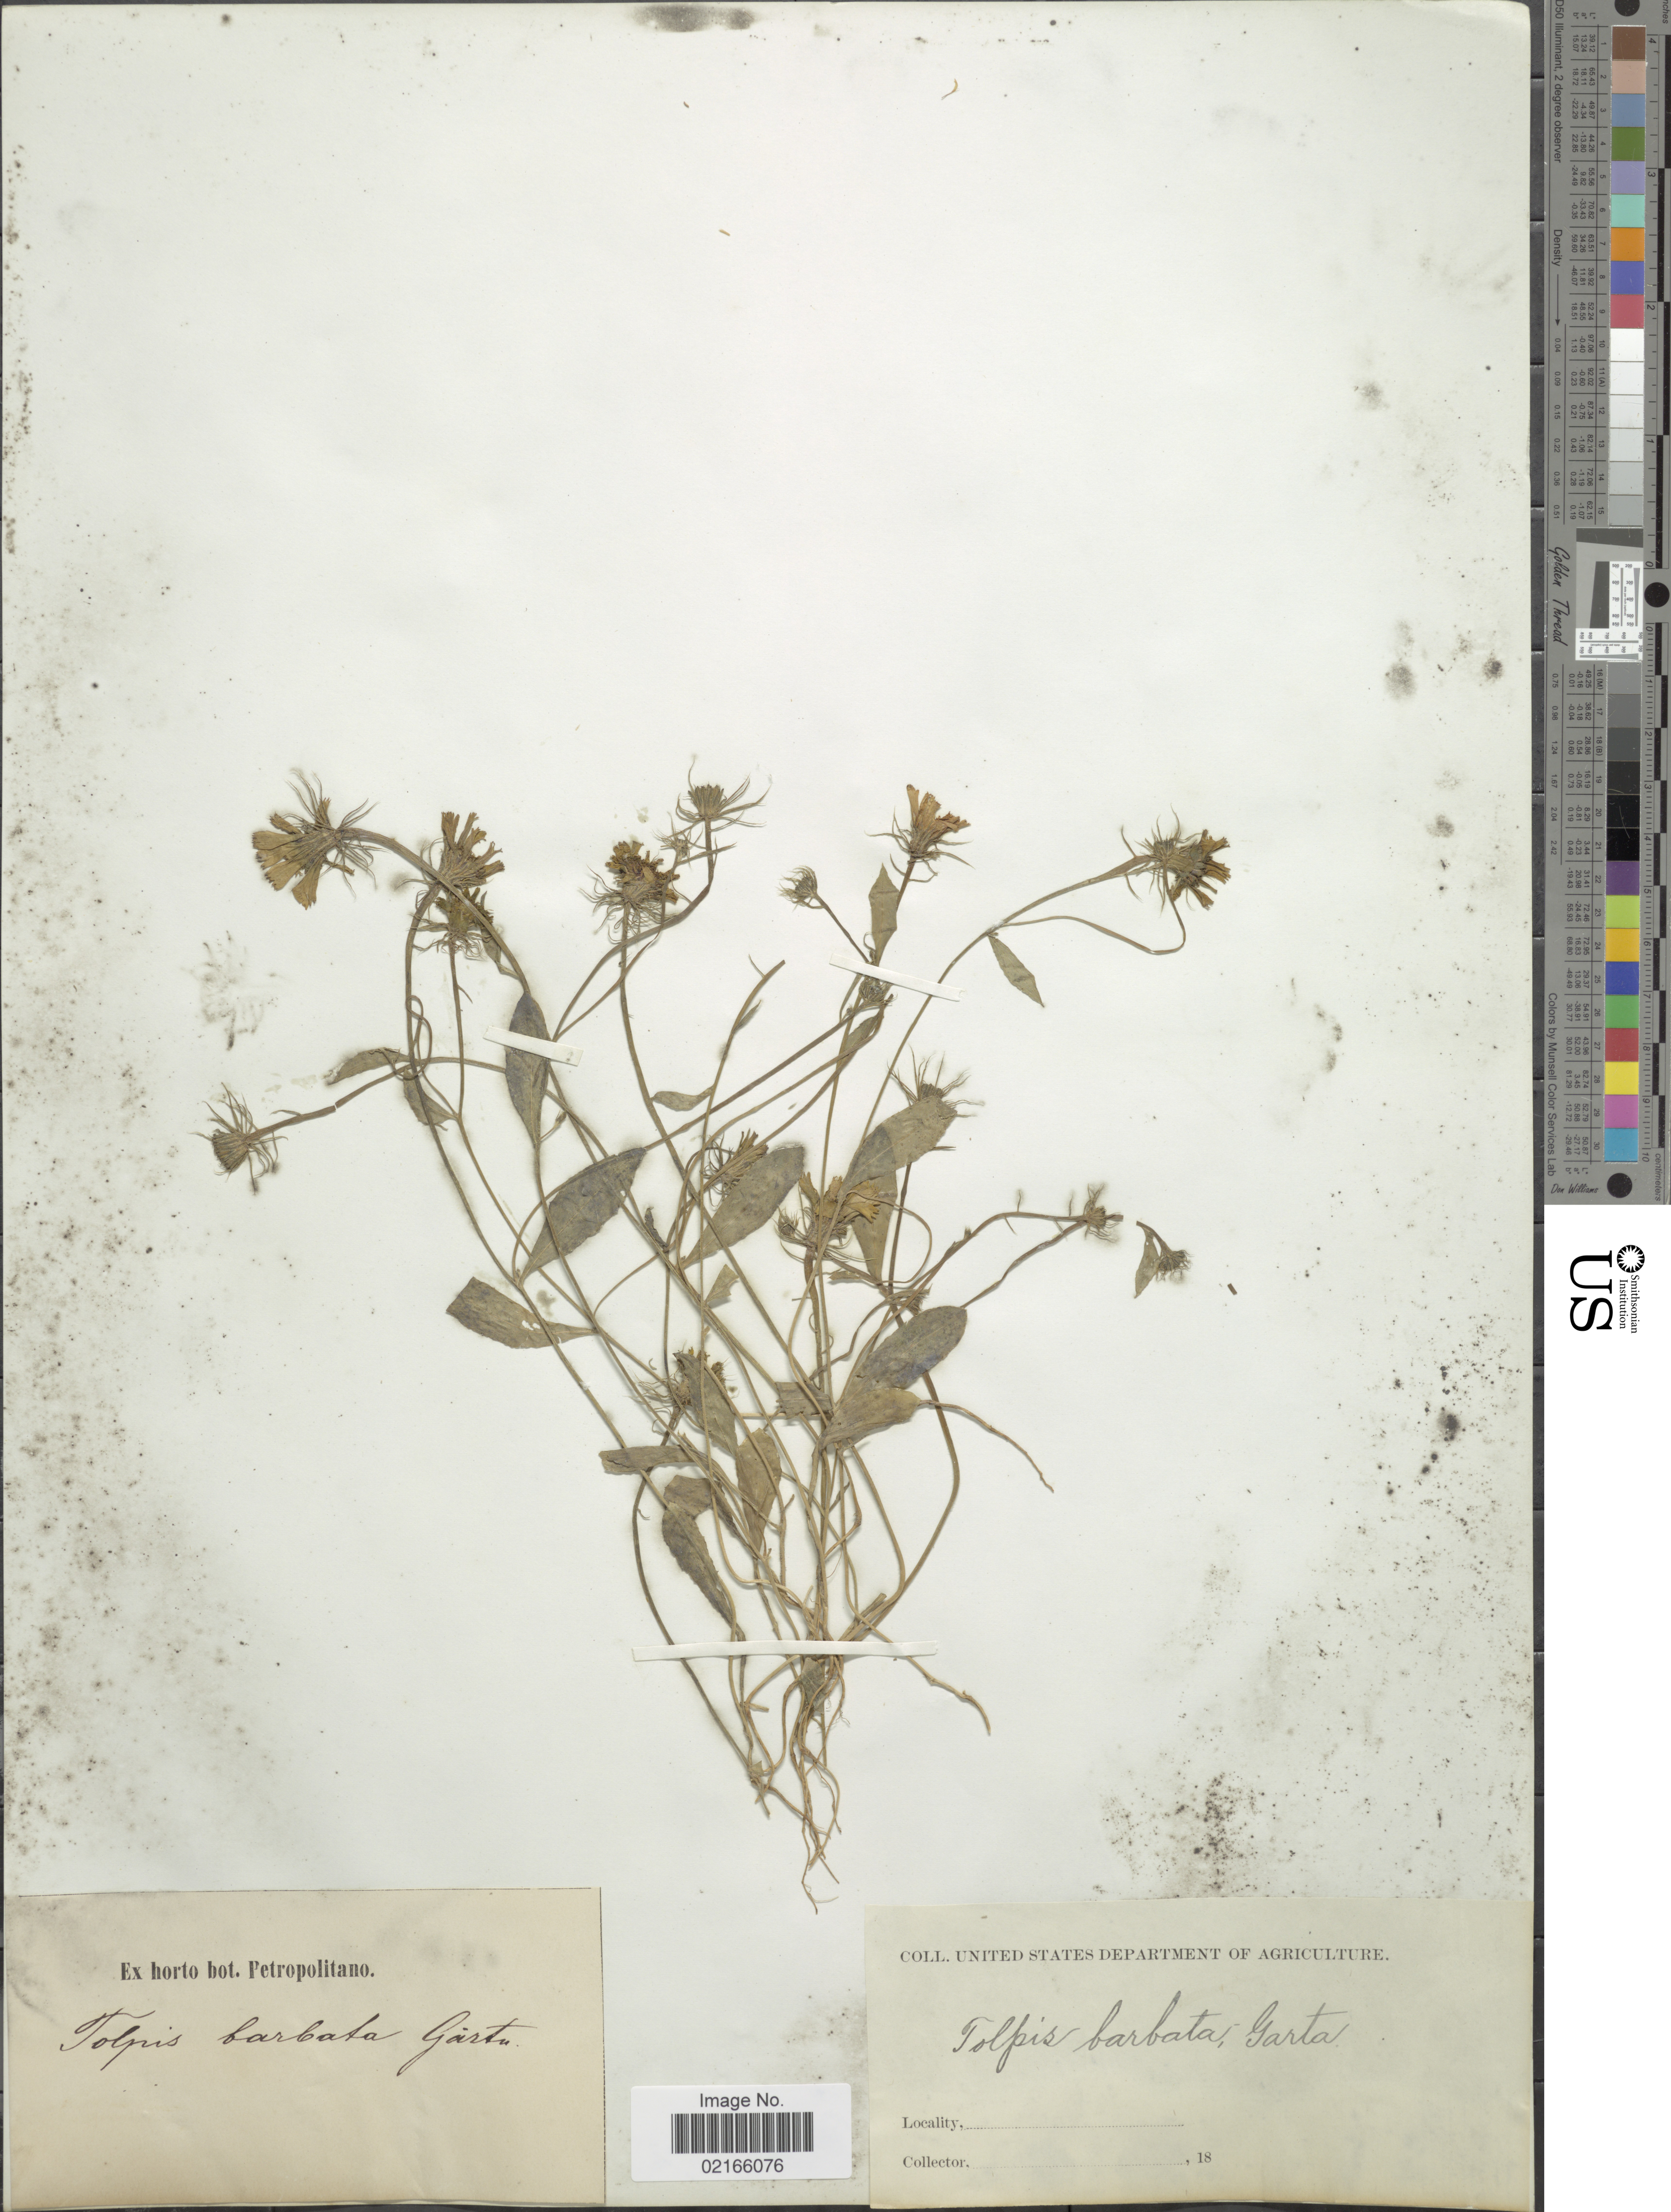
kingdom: Plantae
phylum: Tracheophyta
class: Magnoliopsida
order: Asterales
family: Asteraceae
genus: Tolpis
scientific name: Tolpis barbata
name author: (L.) Gaertn.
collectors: ex Horto Bot. Petropolitano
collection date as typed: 18